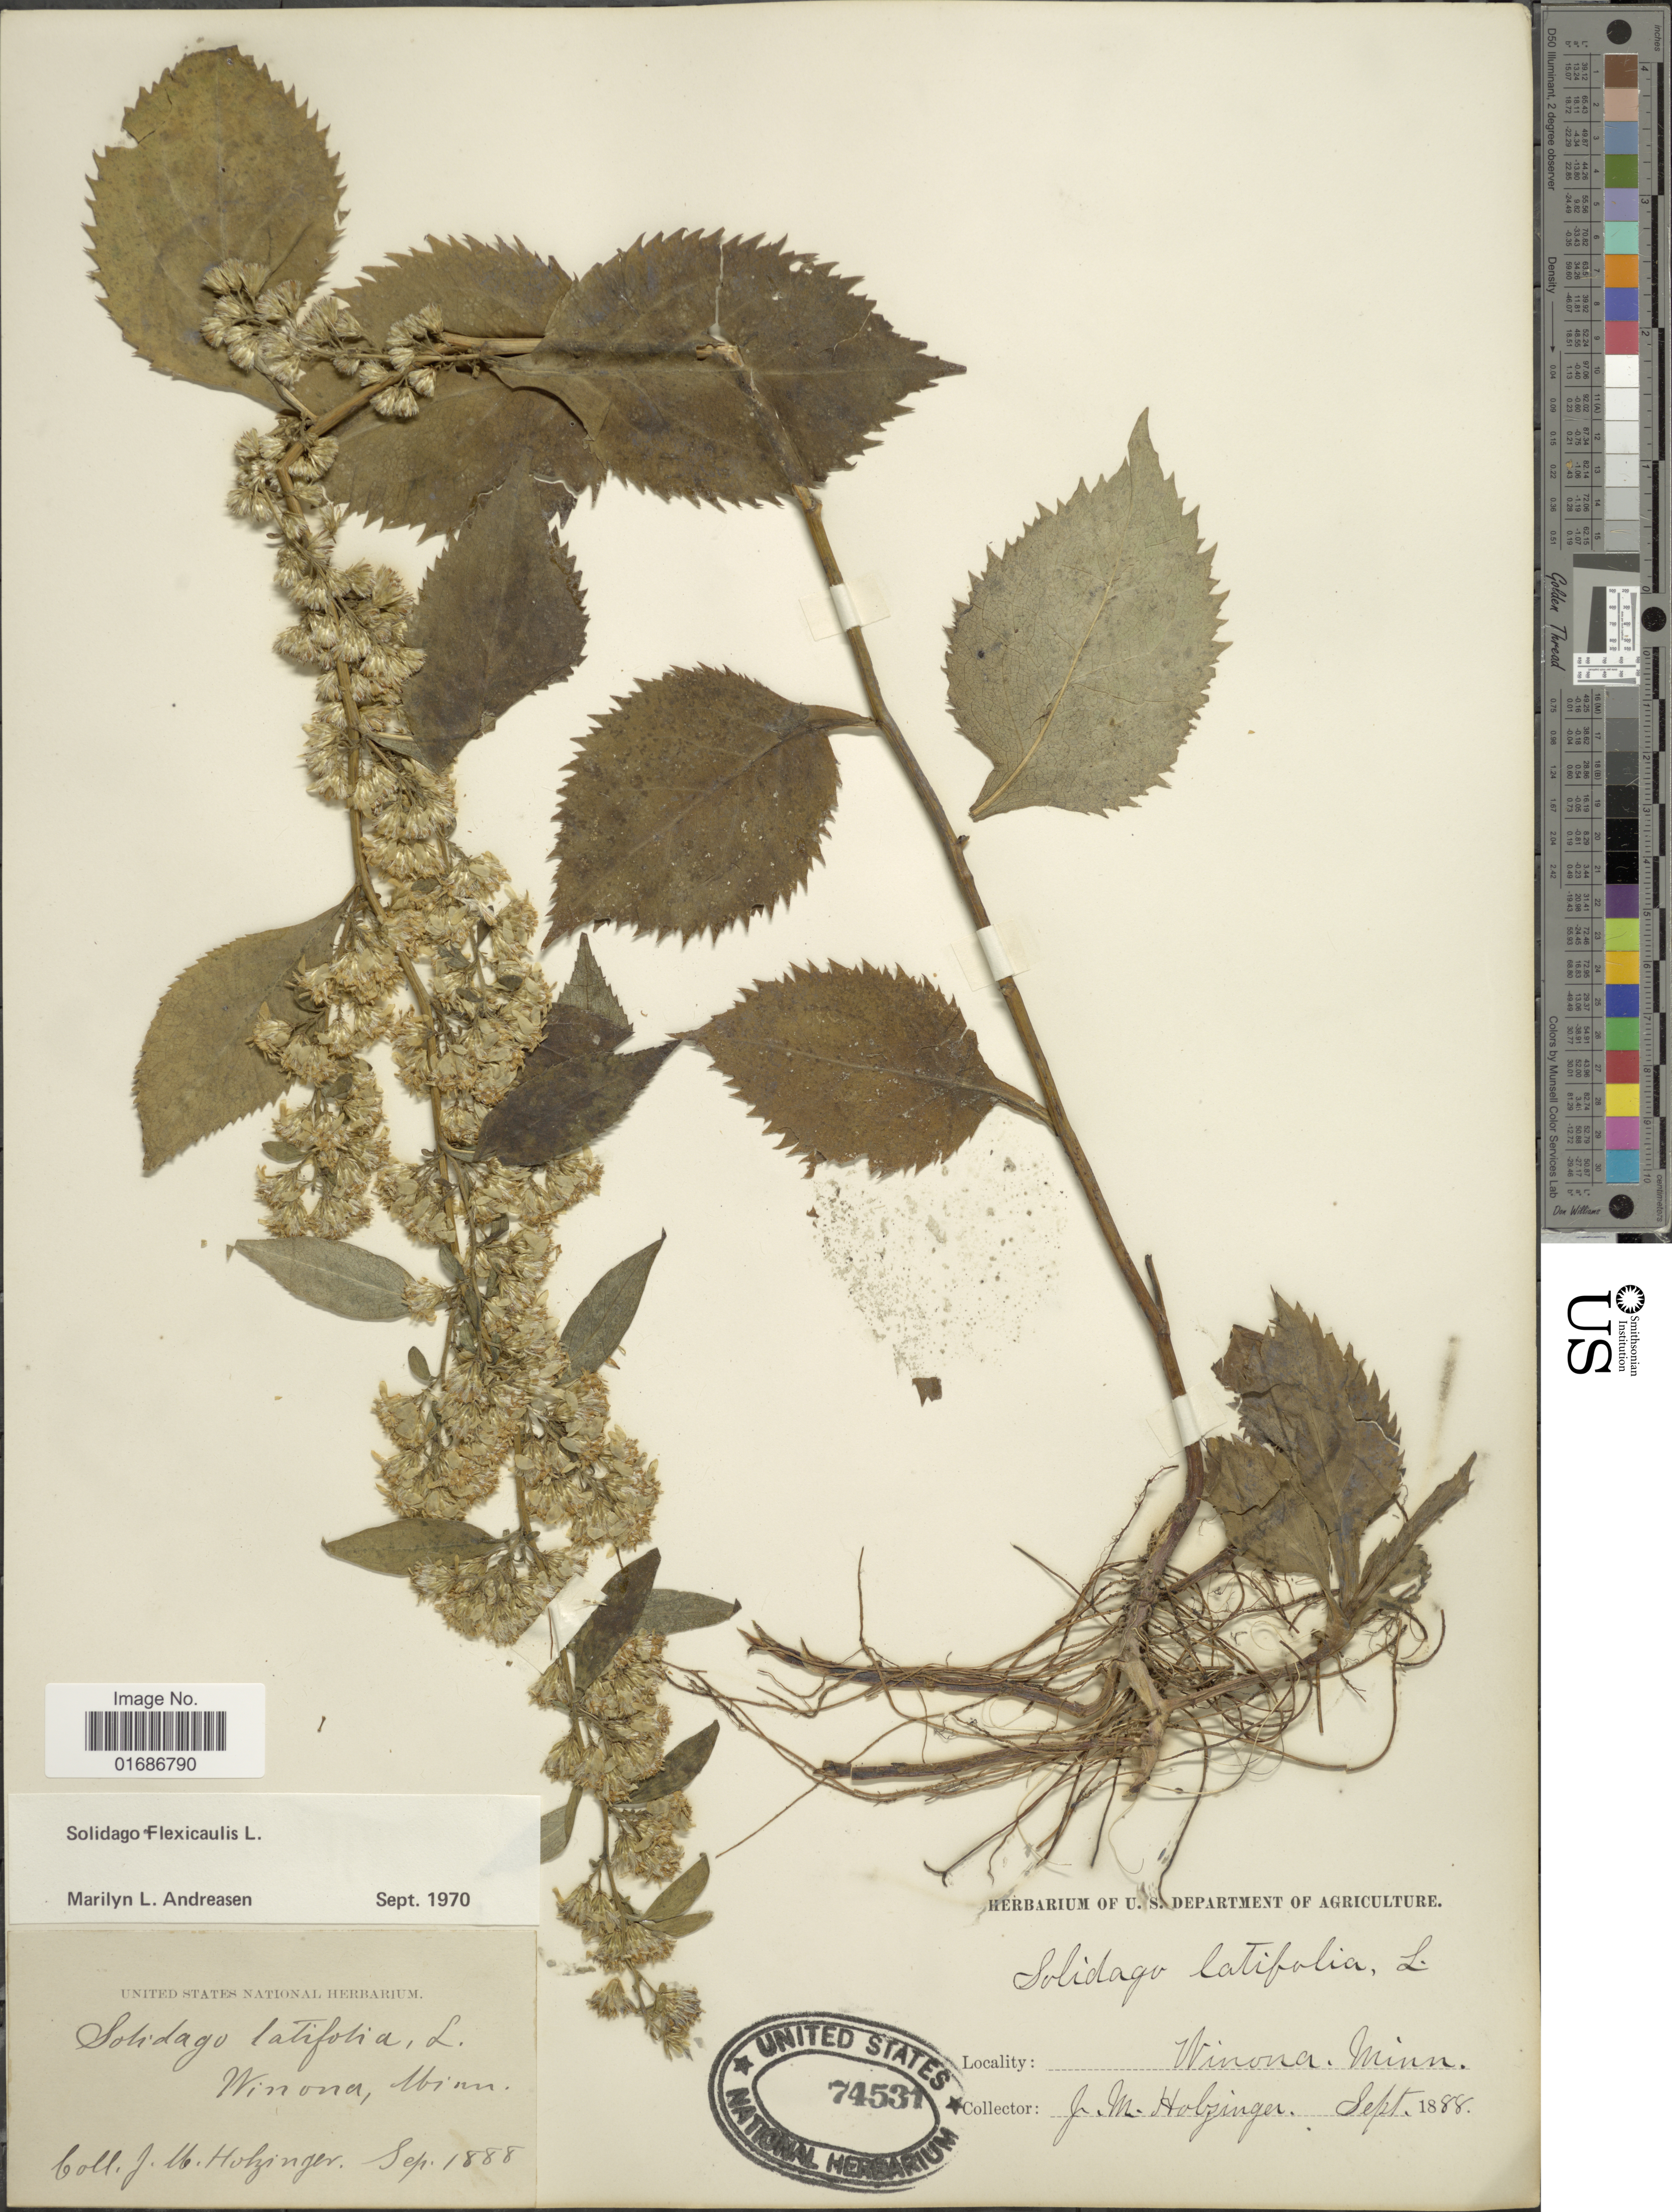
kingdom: Plantae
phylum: Tracheophyta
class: Magnoliopsida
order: Asterales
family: Asteraceae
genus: Solidago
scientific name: Solidago flexicaulis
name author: L.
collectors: J. M. Holzinger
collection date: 1888-09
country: United States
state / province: Minnesota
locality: Winona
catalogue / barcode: US 74531